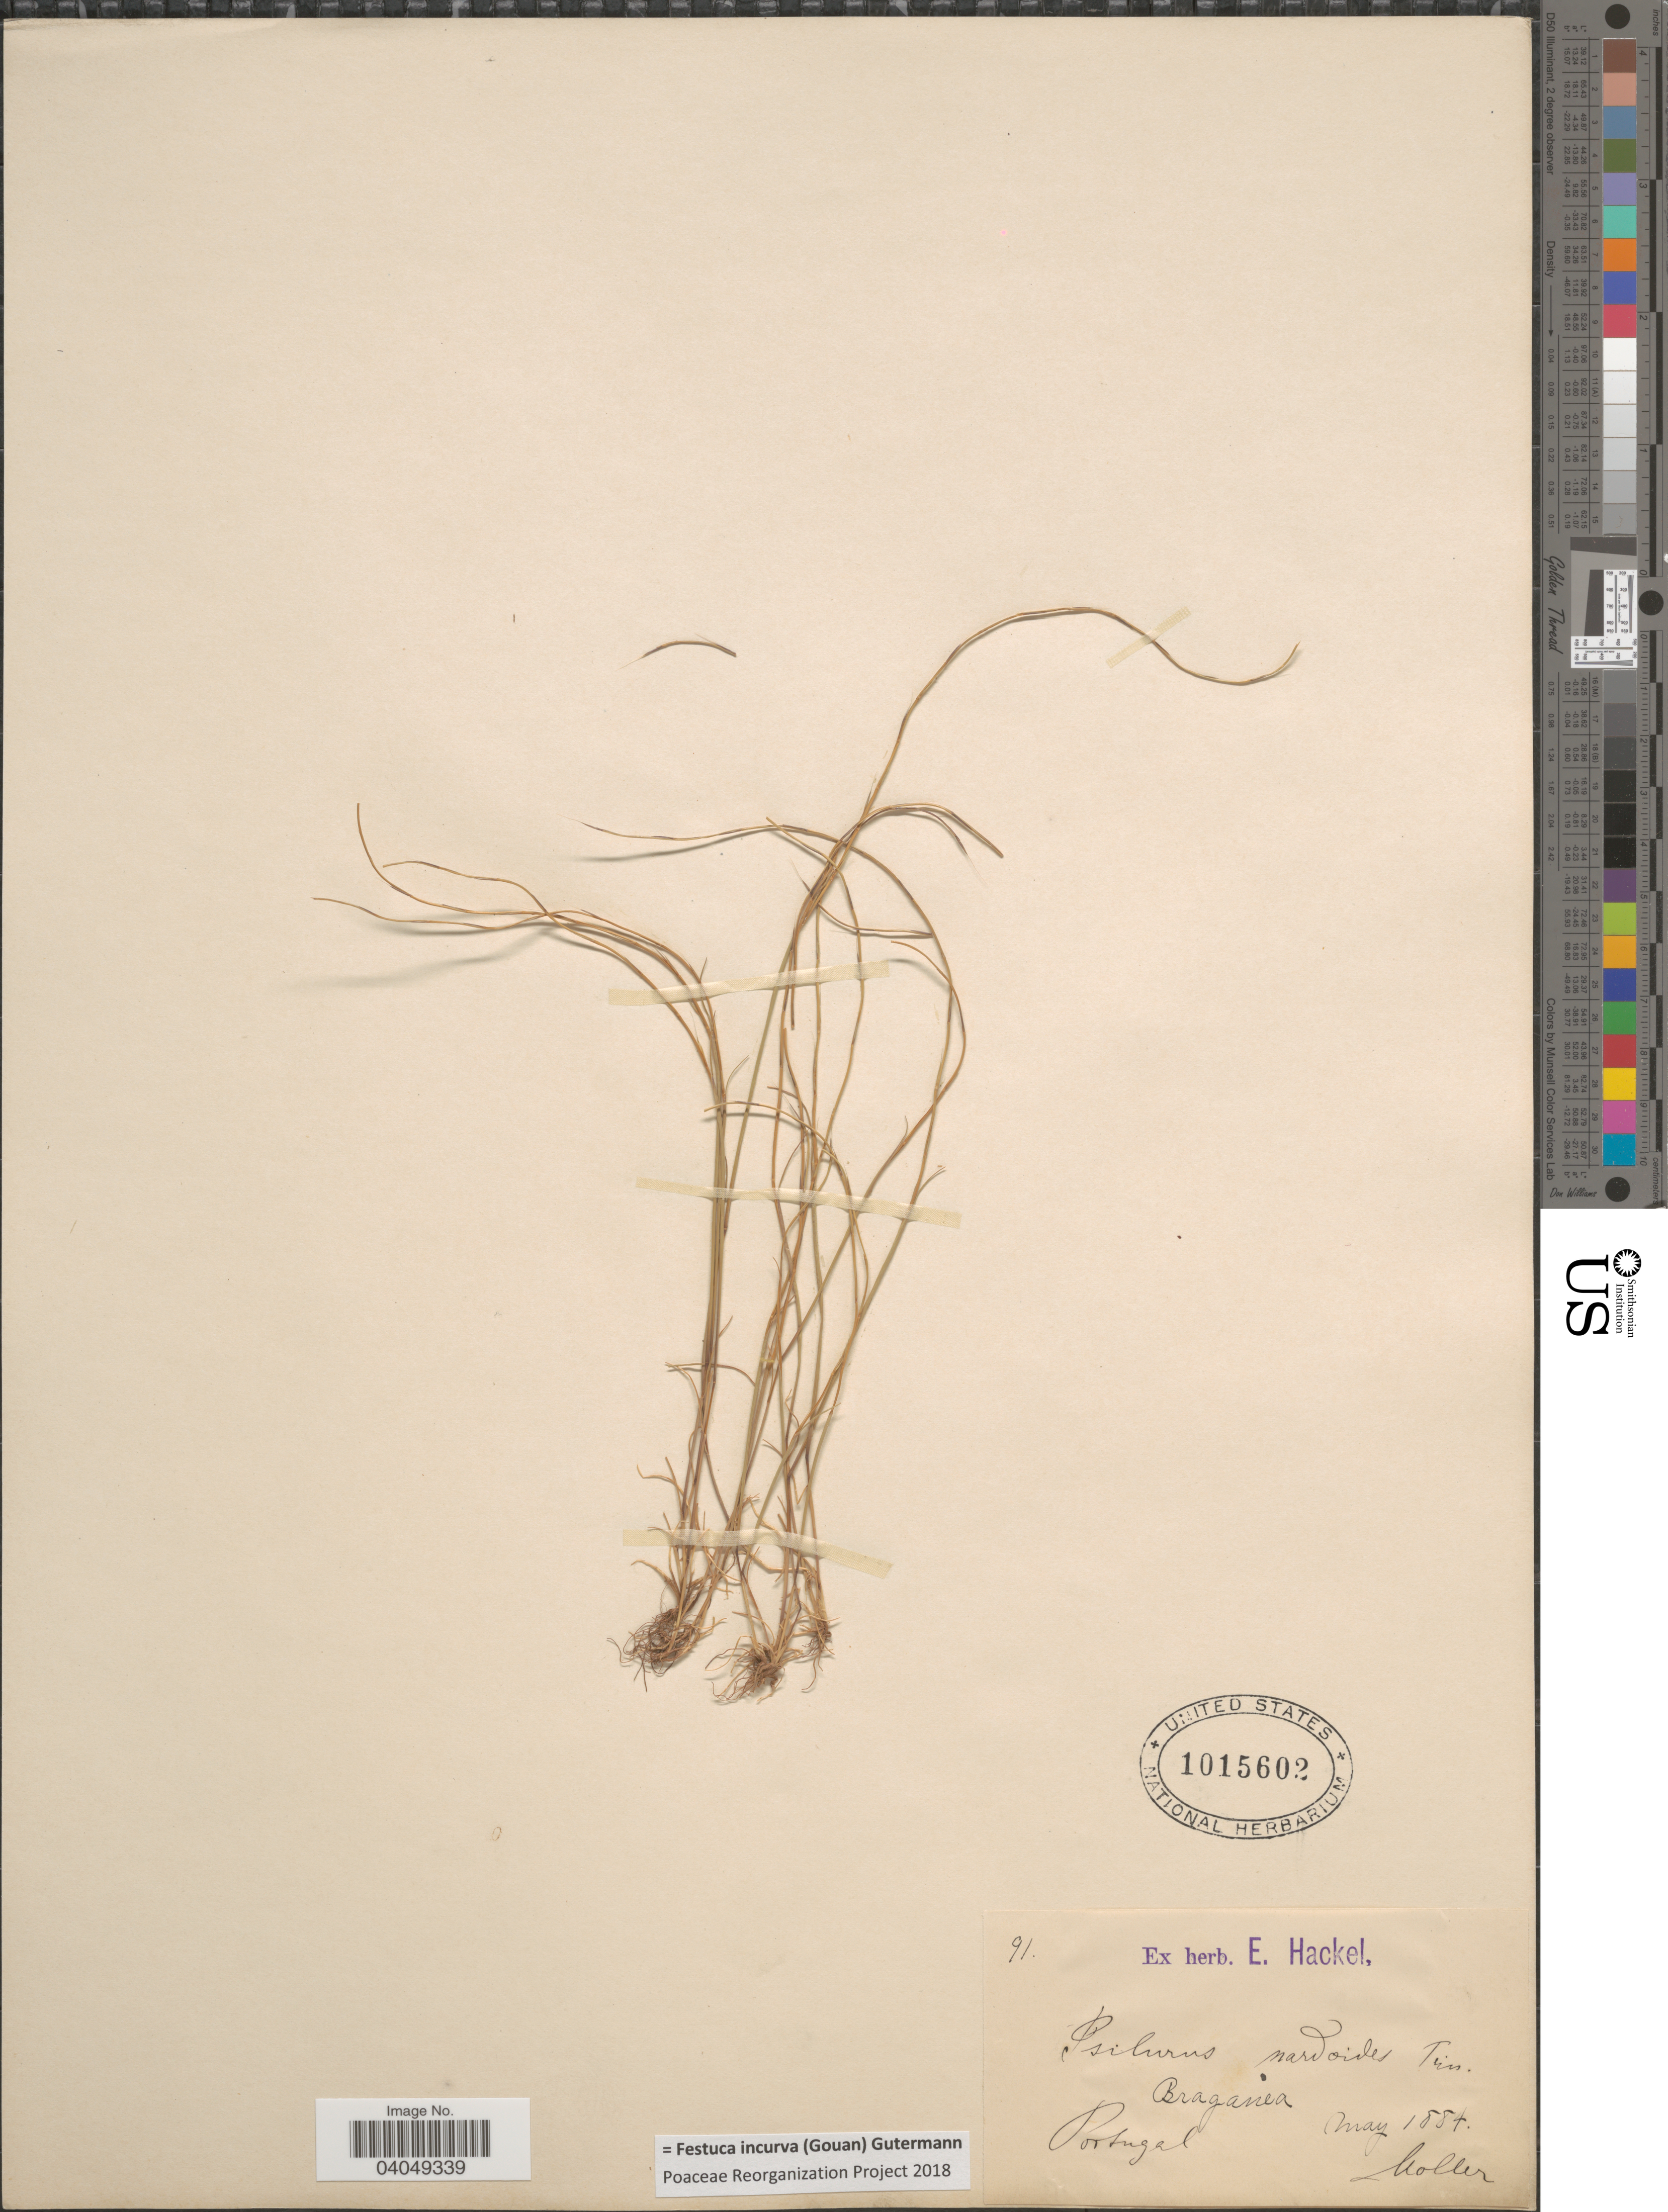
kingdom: Plantae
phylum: Tracheophyta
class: Liliopsida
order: Poales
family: Poaceae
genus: Festuca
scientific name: Festuca incurva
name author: (Gouan) Gutermann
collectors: -. Moller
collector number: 91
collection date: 1884-05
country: Portugal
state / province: Braganca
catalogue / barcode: US 1015602